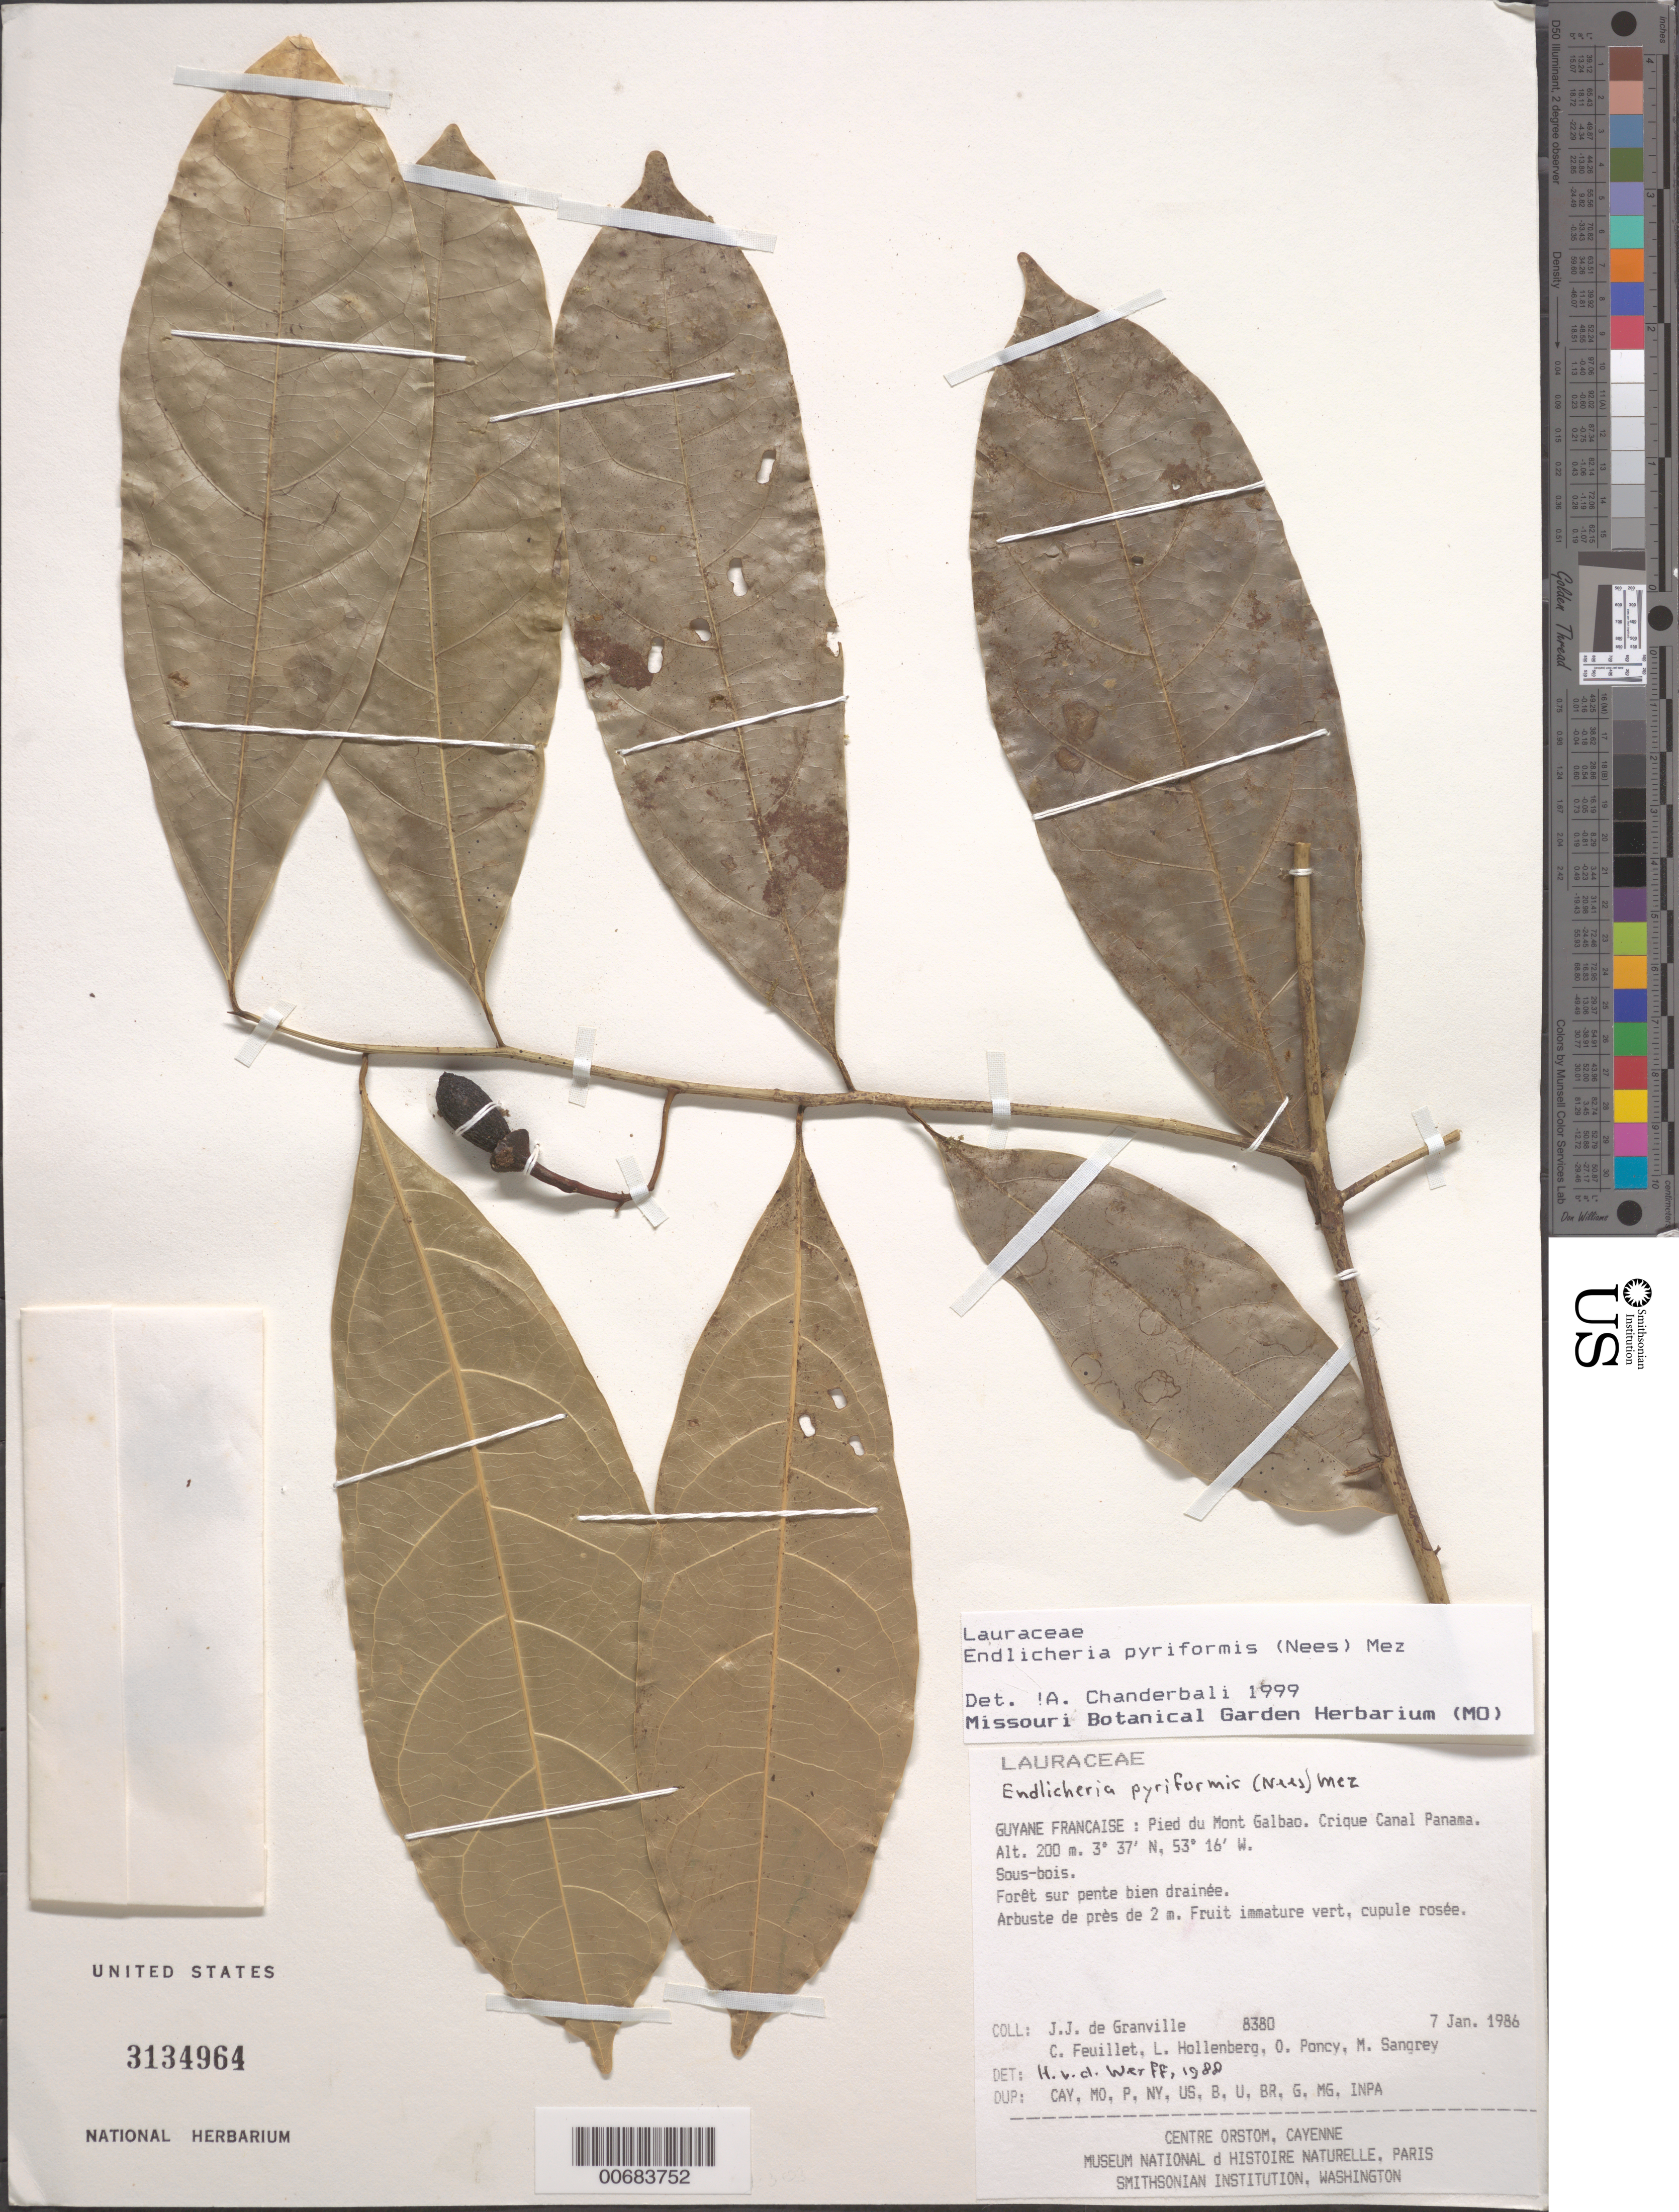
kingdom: Plantae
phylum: Tracheophyta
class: Magnoliopsida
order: Laurales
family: Lauraceae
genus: Endlicheria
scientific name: Endlicheria pyriformis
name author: (Nees) Mez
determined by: Chandebali, A.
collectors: J.-J. de Granville, C. Feuillet, L. Hollenberg, O. Poncy & M. S. Sangrey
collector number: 8380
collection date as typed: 7-Jan-86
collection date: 1986-01-07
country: French Guiana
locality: Pied du Mont Galbao. Crique Canal Panama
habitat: Sous-bois; forêt sur pent bien drainée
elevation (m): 200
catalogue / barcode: US 3134964